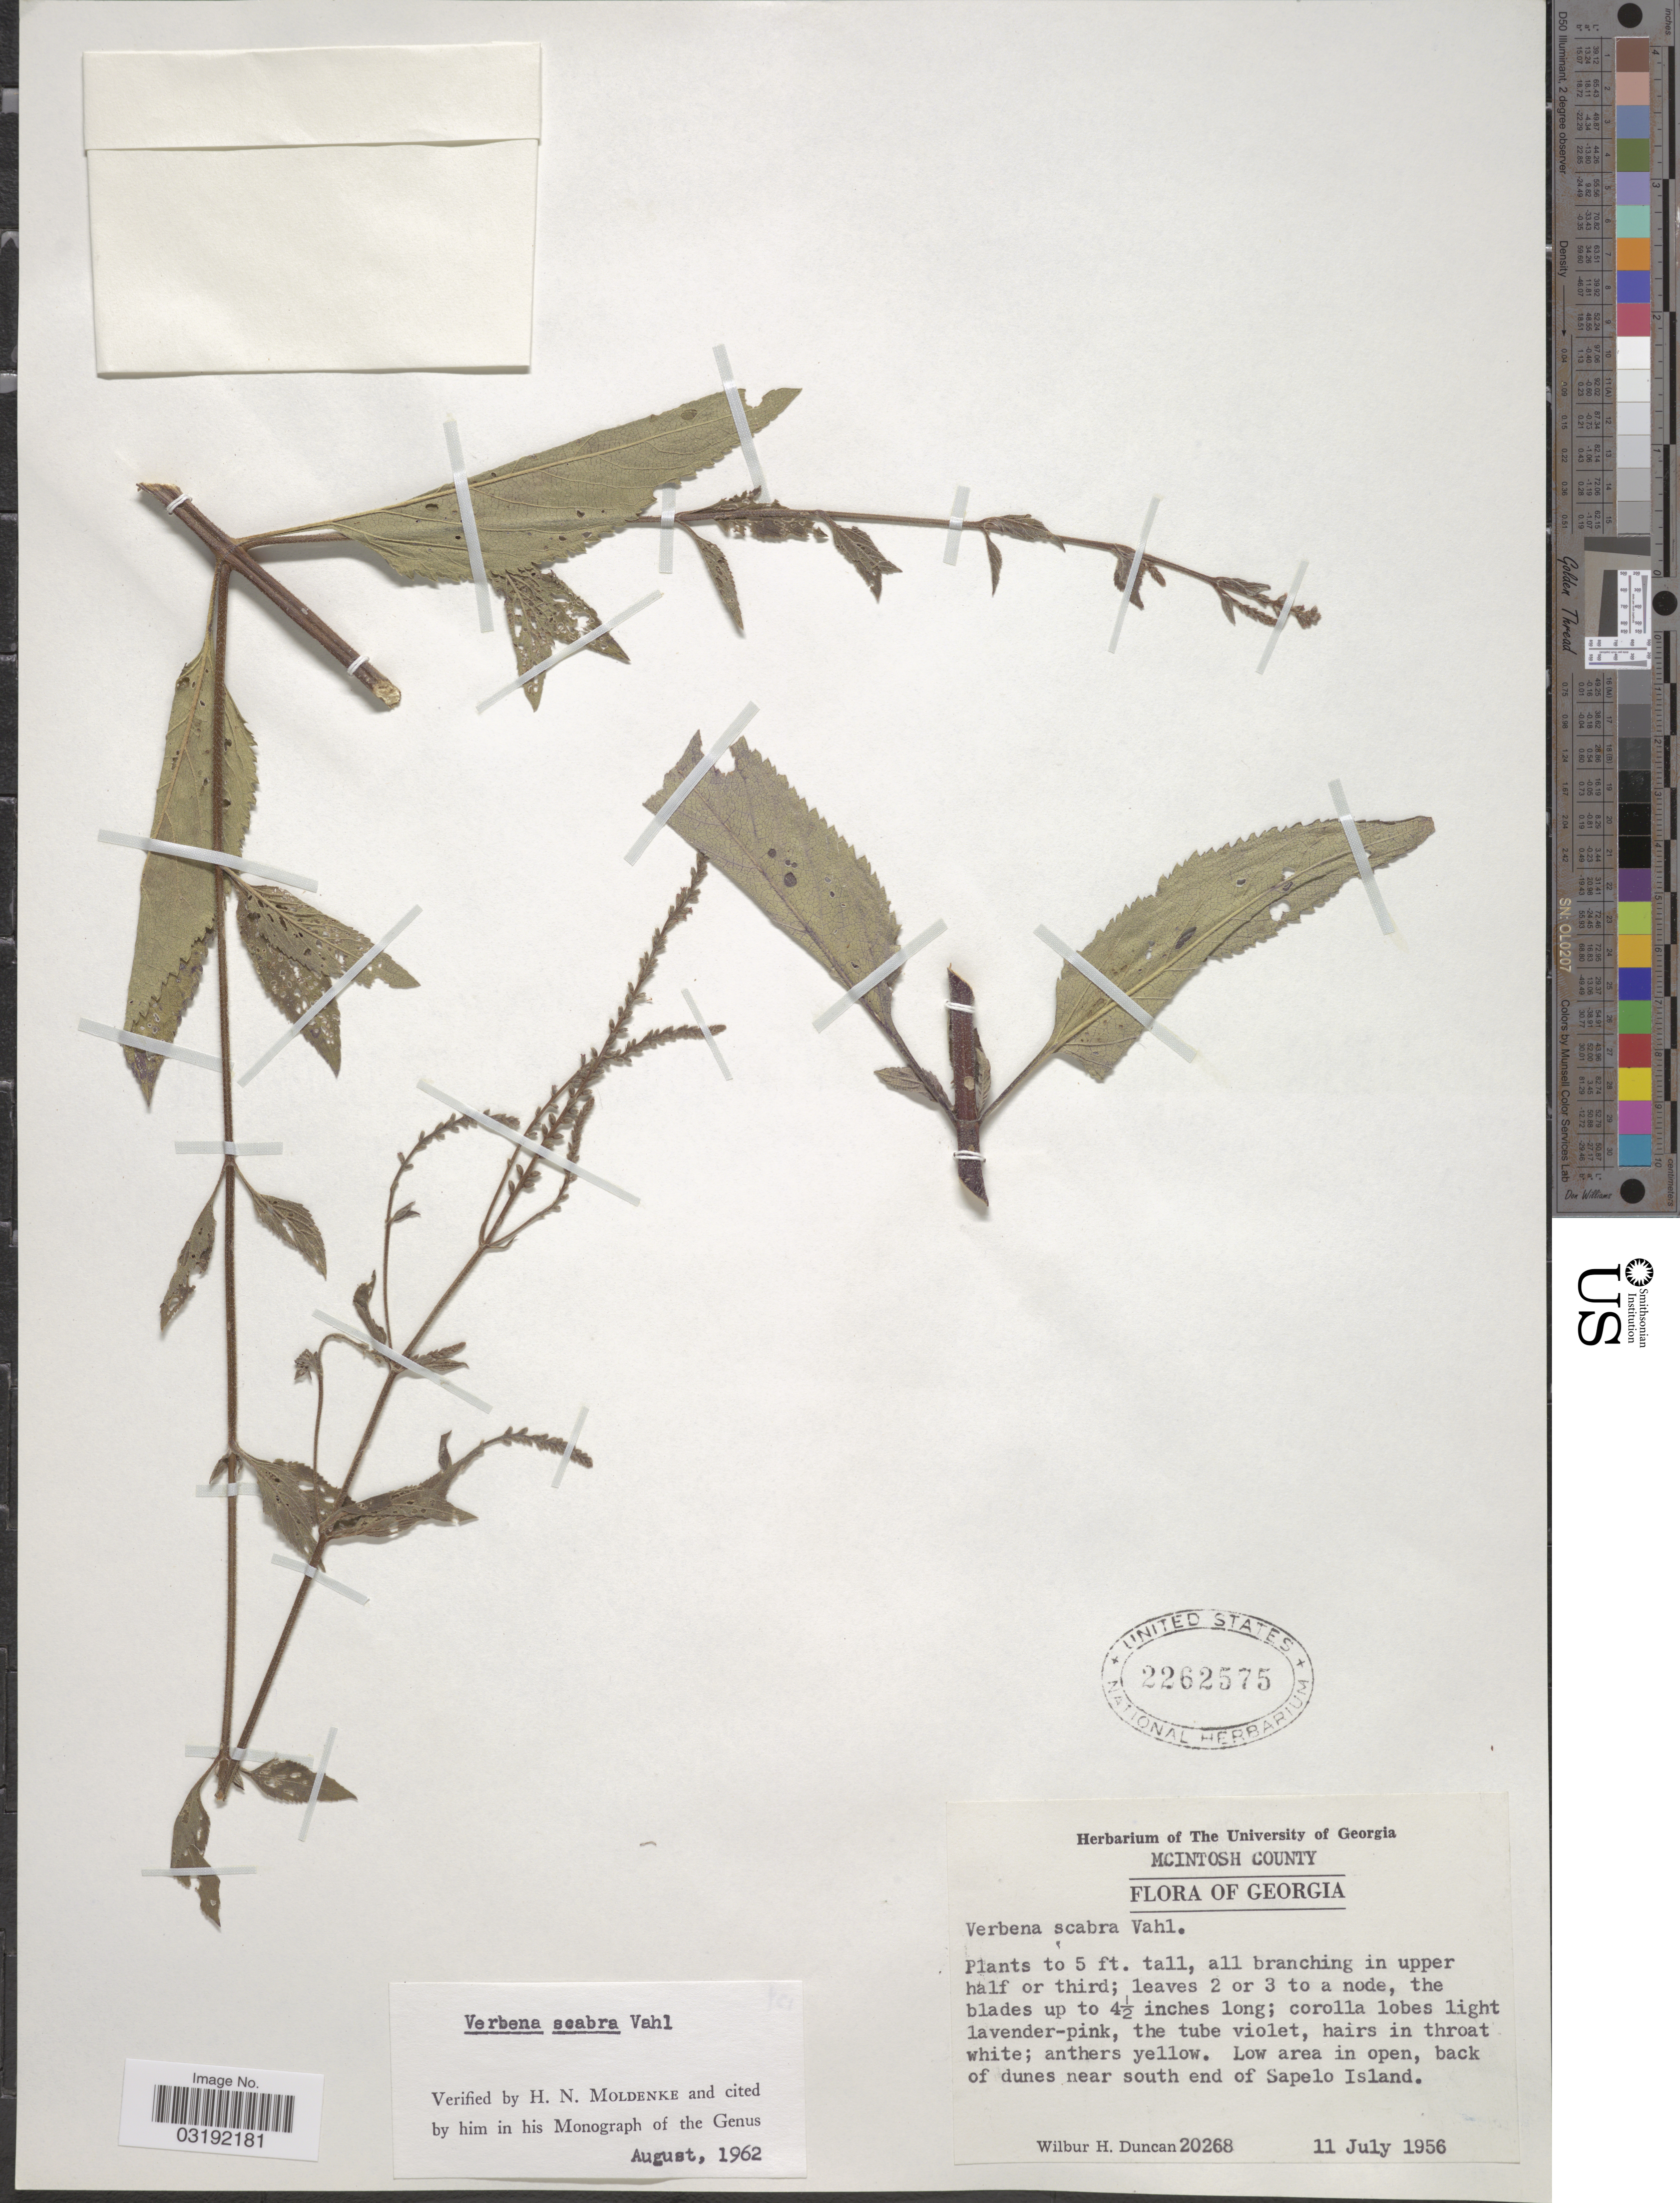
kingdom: Plantae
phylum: Tracheophyta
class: Magnoliopsida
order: Lamiales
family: Verbenaceae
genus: Verbena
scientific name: Verbena scabra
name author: Vahl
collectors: W. H. Duncan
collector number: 20268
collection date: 1956-07-11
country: United States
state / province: Georgia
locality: McIntosh County. Low area in open, back of dunes near south end of Sapelo Island.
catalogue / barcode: US 2262575